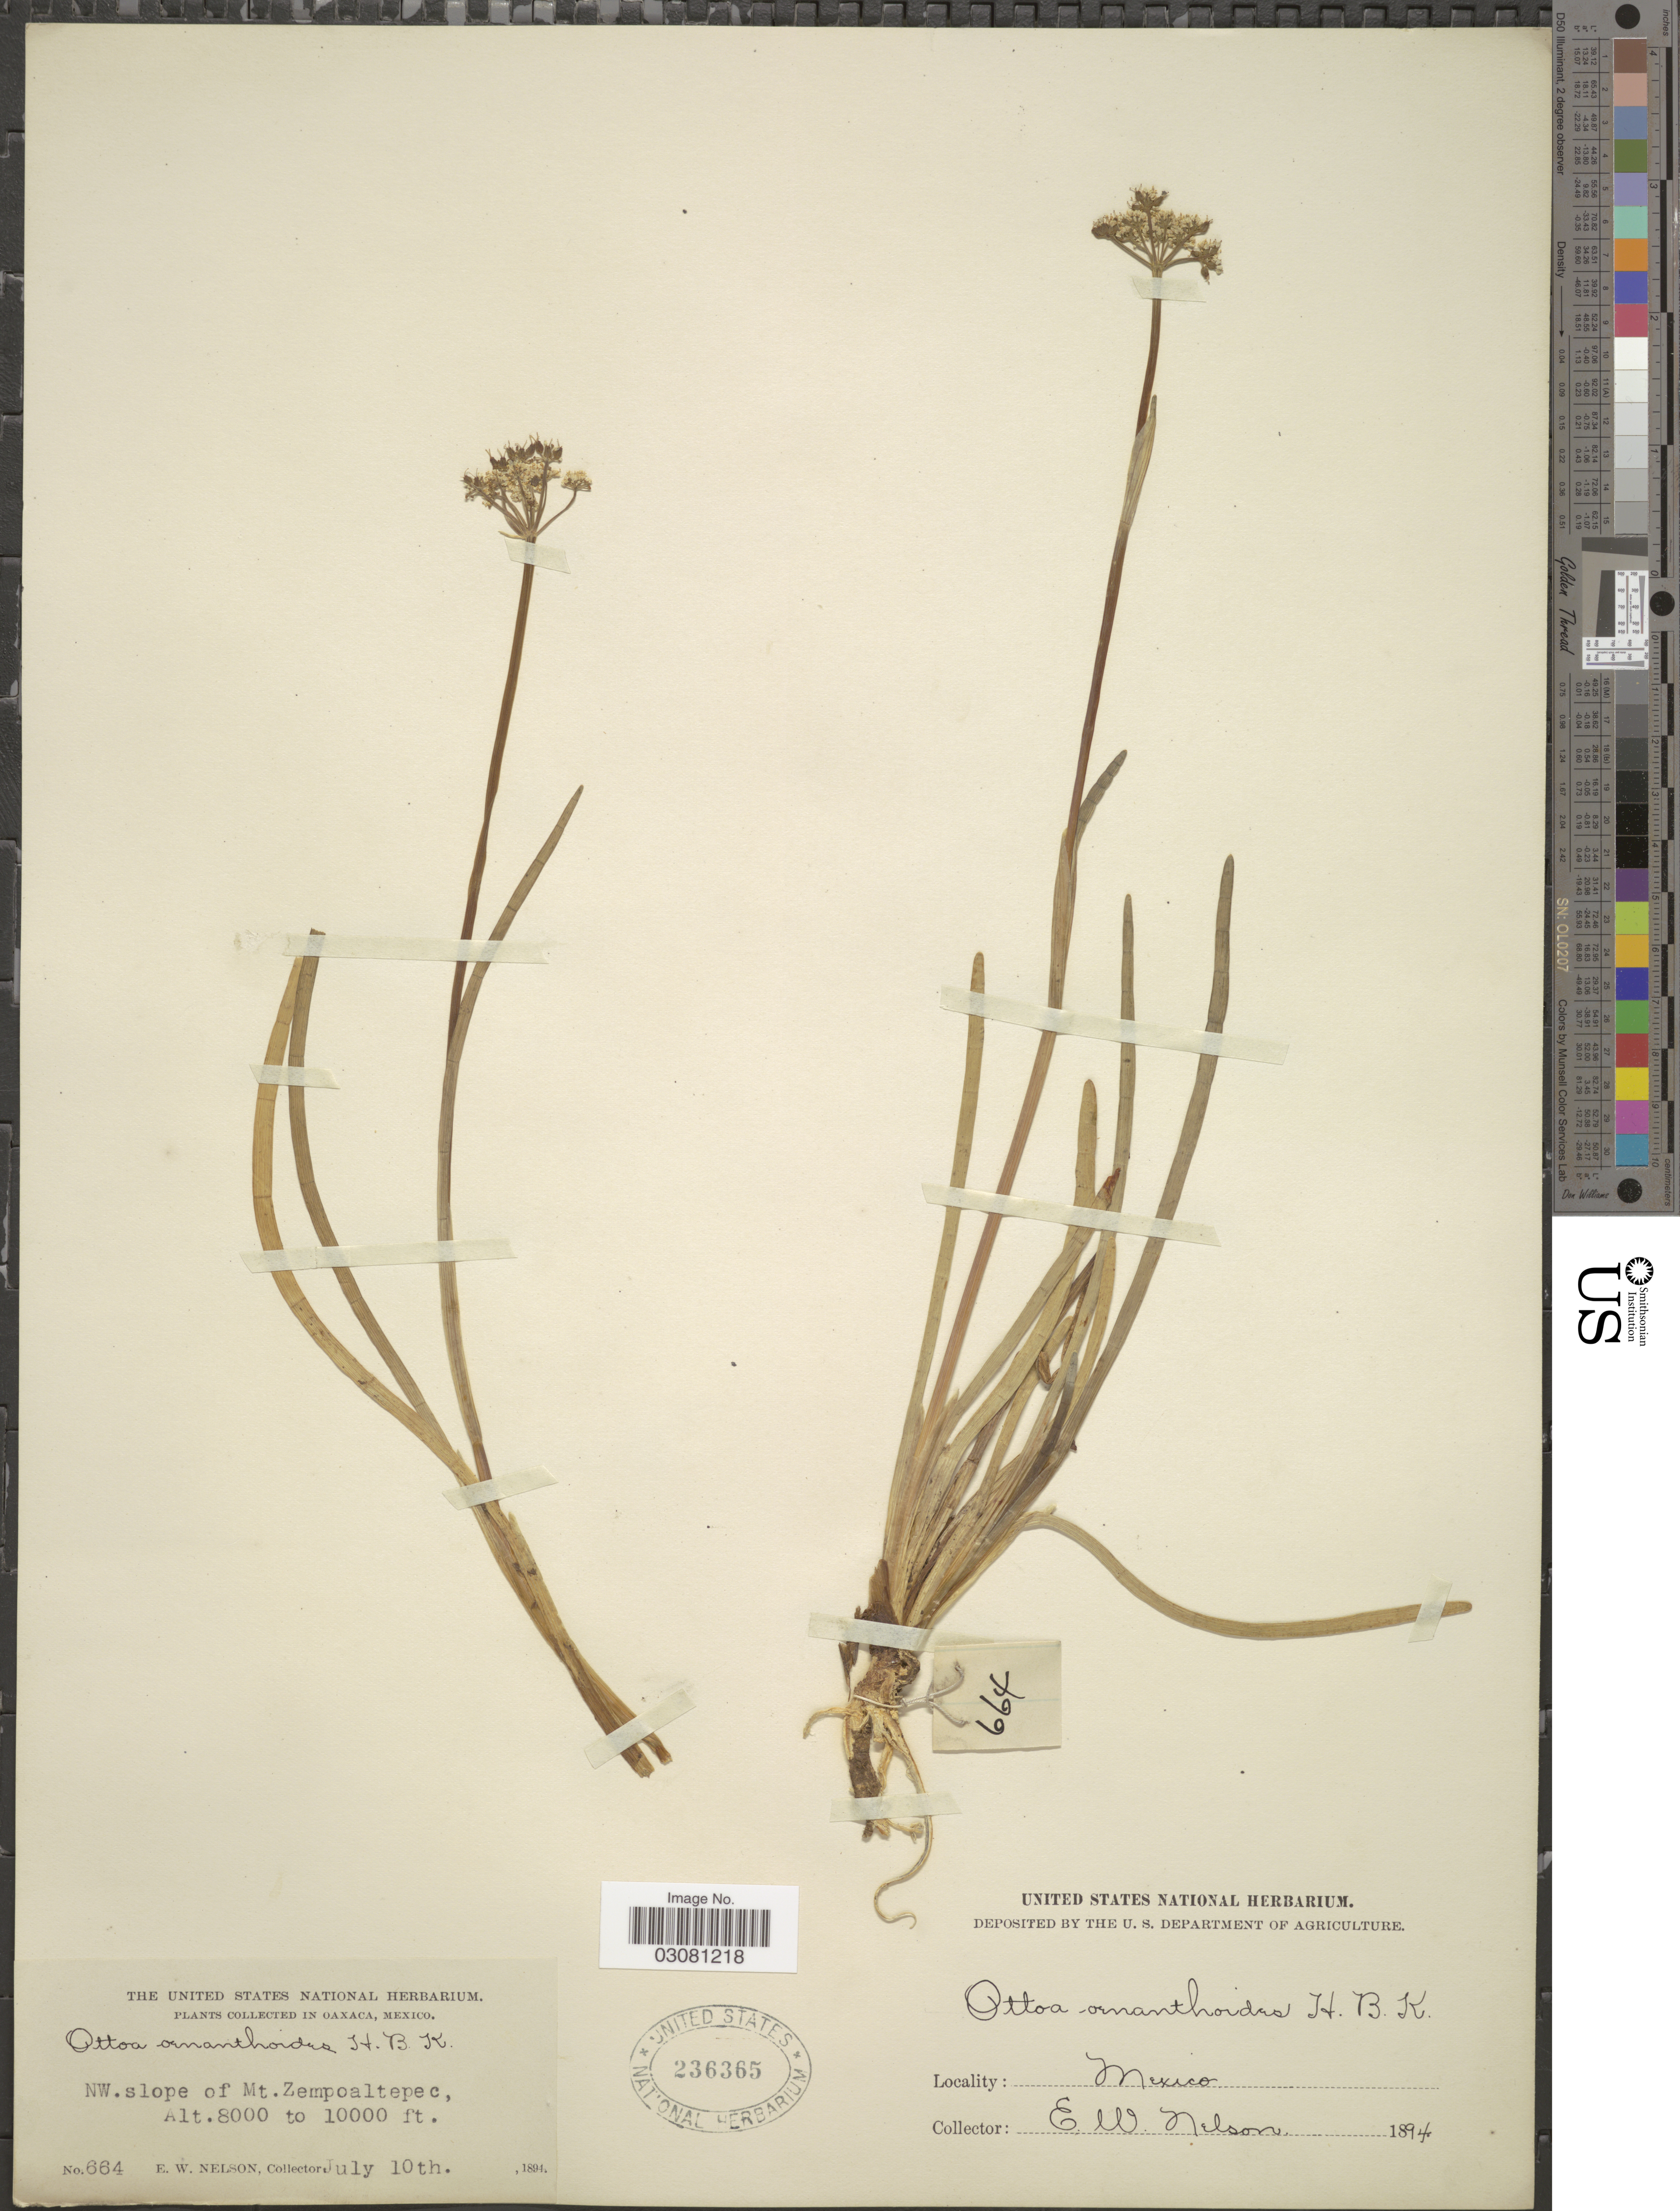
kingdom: Plantae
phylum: Tracheophyta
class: Magnoliopsida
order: Apiales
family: Apiaceae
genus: Ottoa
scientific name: Ottoa oenanthoides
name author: Kunth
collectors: E. W. Nelson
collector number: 664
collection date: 1894-07-10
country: Mexico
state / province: Oaxaca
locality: NW. slope of Mt. Zempoaltepec.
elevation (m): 2438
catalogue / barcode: US 236365